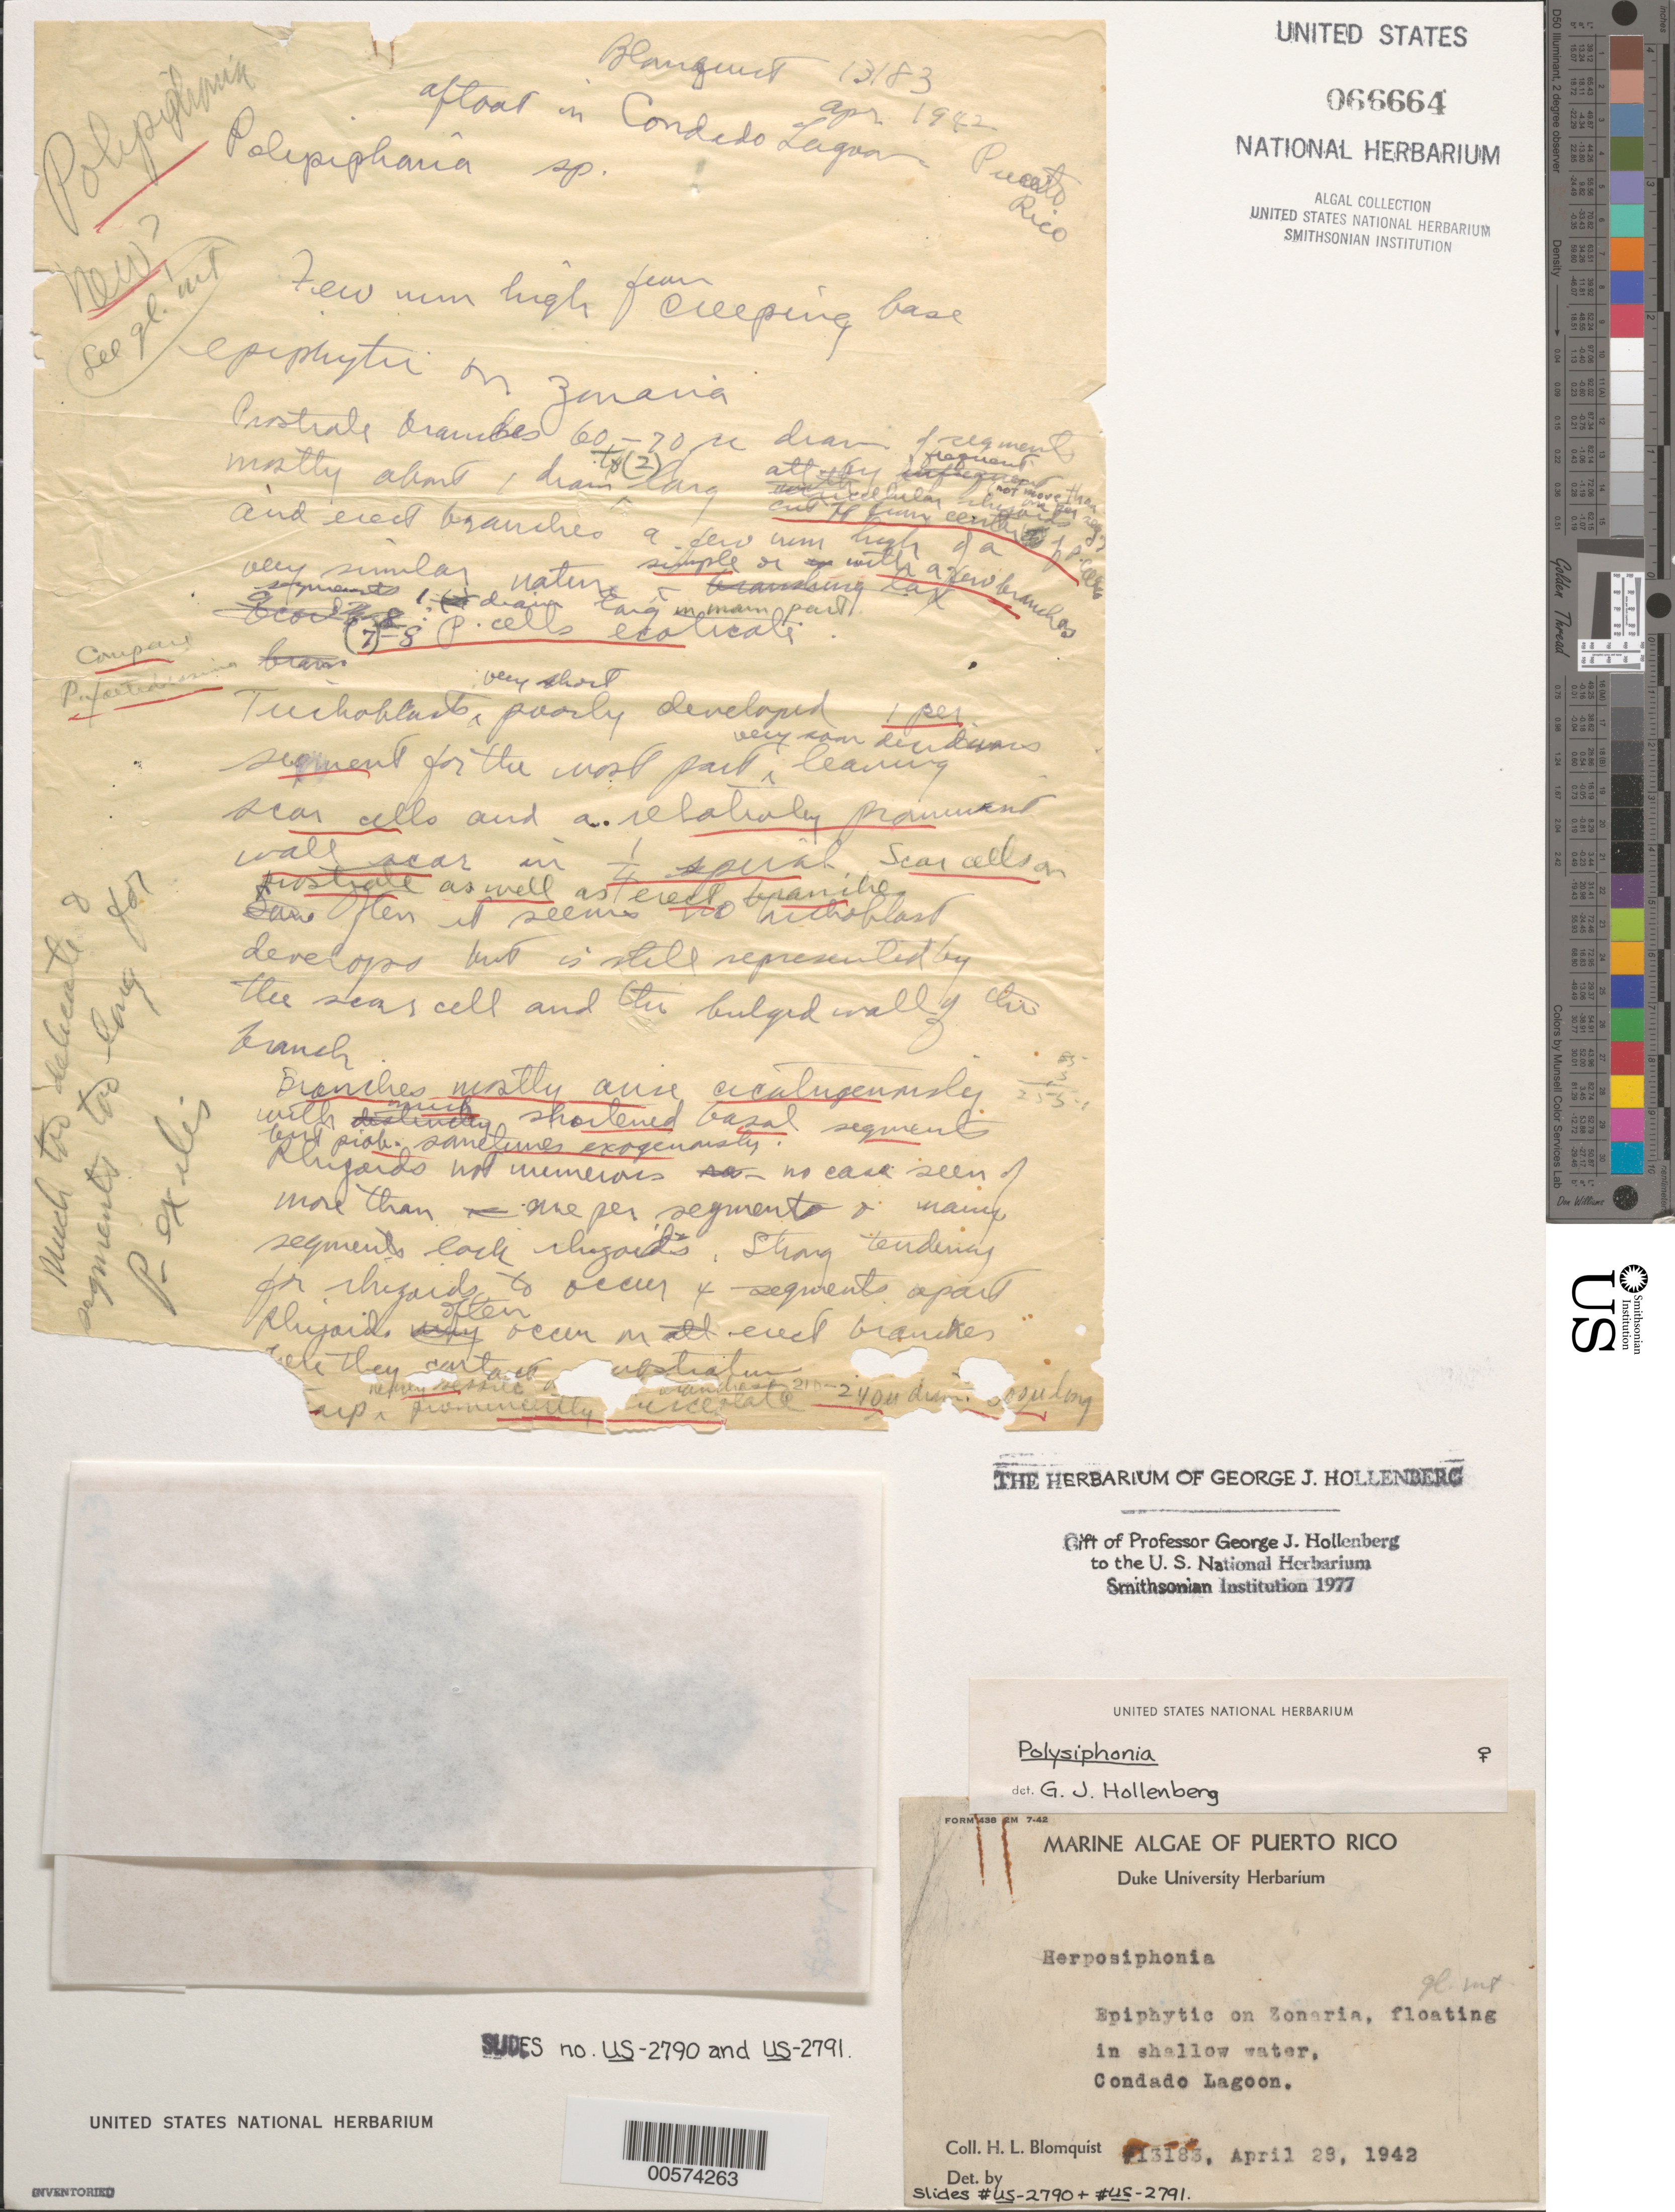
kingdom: Plantae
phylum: Rhodophyta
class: Florideophyceae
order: Ceramiales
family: Rhodomelaceae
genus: Polysiphonia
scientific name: Polysiphonia sp.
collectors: H. Blomquist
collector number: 13183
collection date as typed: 28 Apr 1942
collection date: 1942-04-28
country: Puerto Rico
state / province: San Juan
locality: Condado lagoon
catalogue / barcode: US 66664